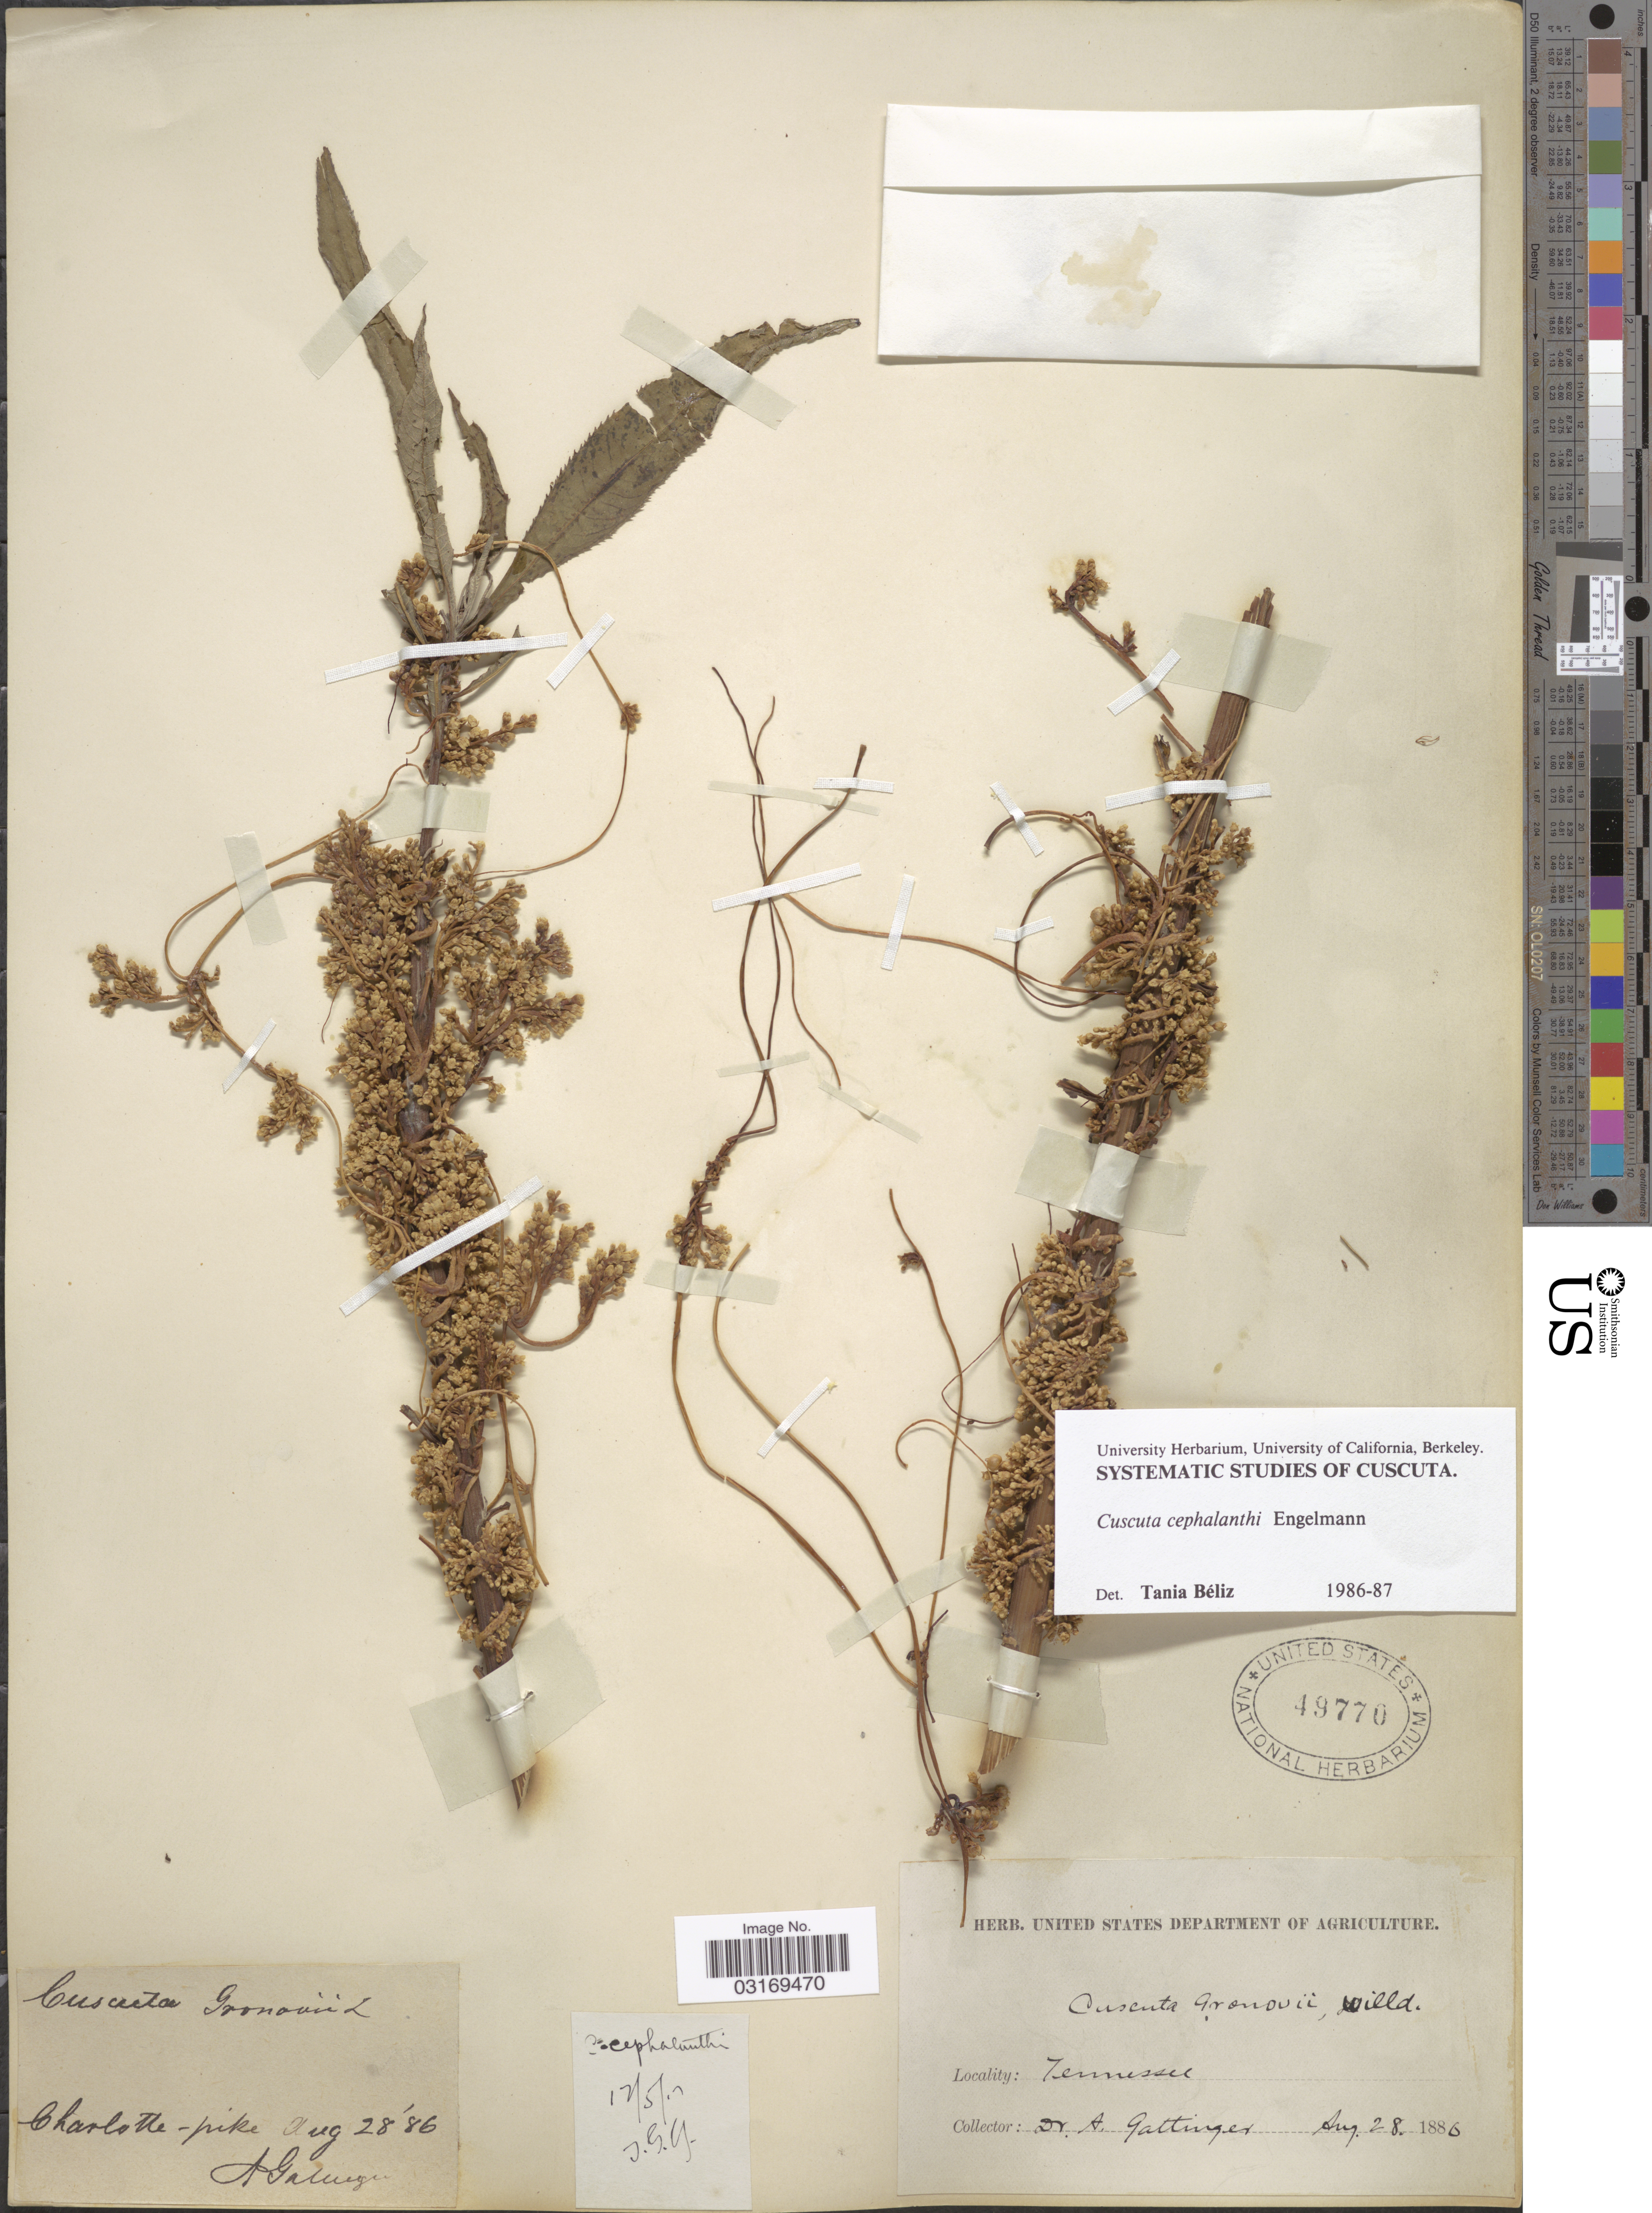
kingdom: Plantae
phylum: Tracheophyta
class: Magnoliopsida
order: Solanales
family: Convolvulaceae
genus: Cuscuta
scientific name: Cuscuta cephalanthi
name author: Engelm.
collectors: A. Gattinger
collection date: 1886-08-28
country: United States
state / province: Tennessee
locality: Charlotte - pike.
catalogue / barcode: US 49770